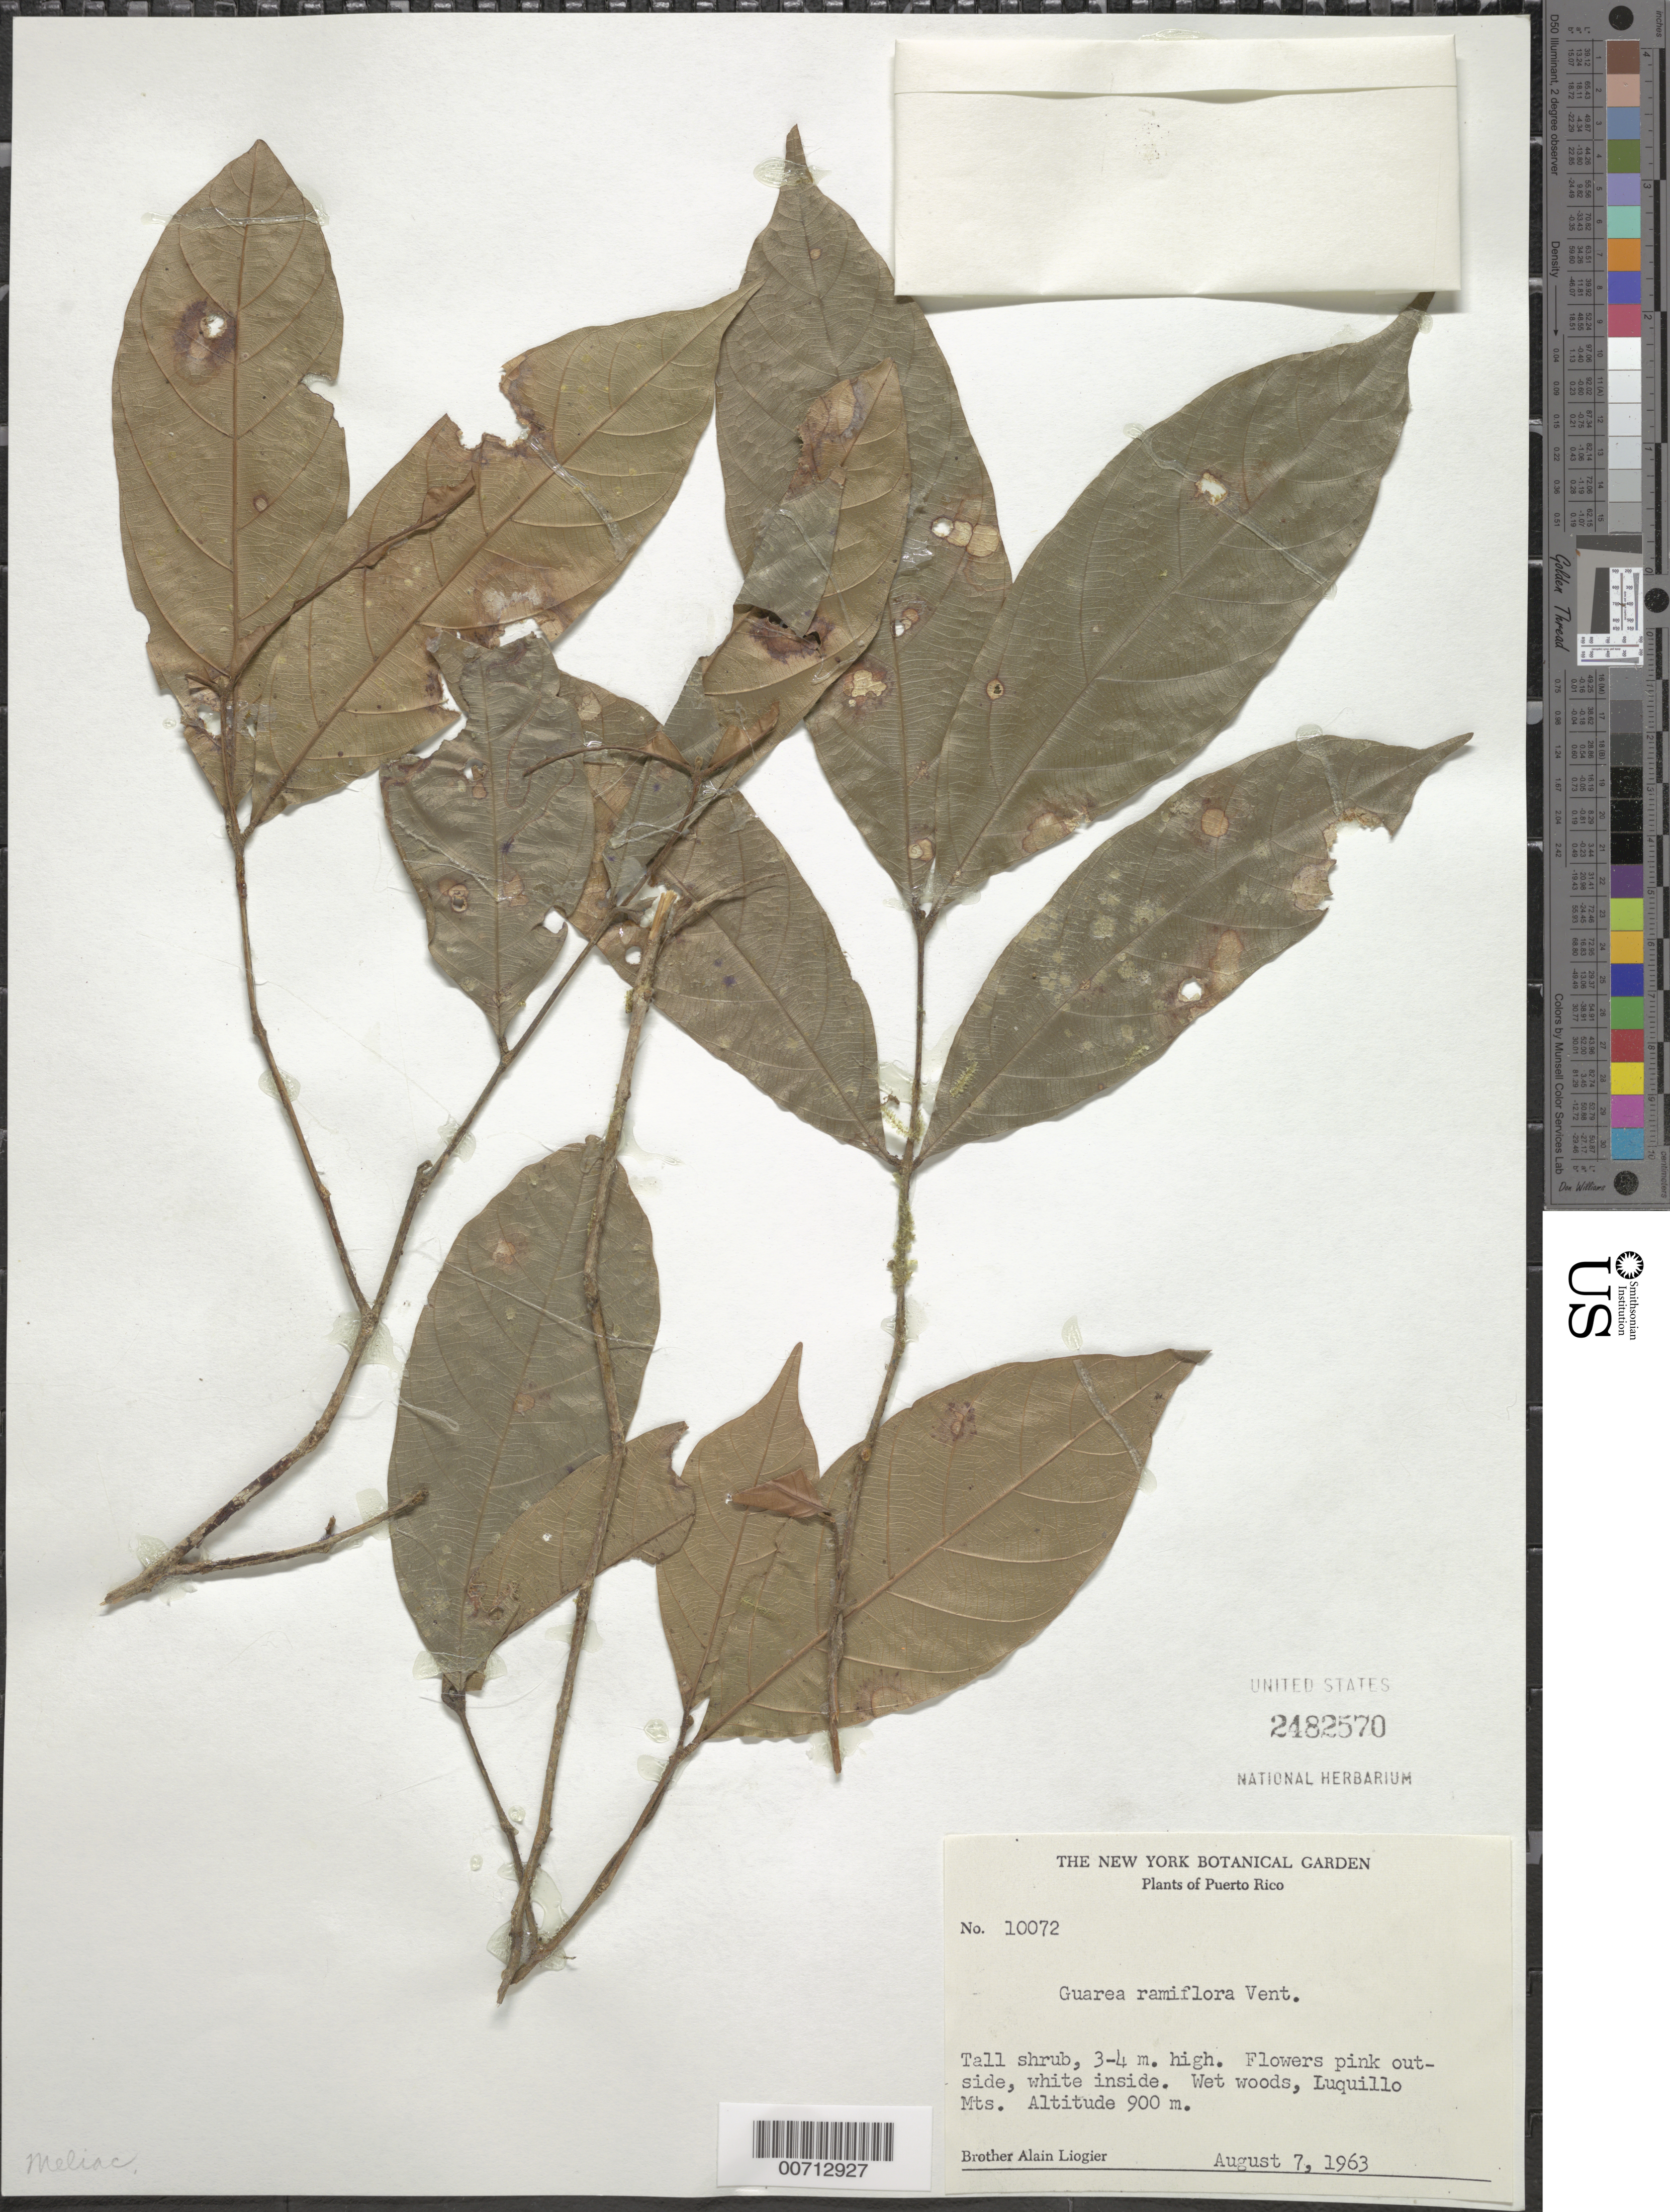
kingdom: Plantae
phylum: Tracheophyta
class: Magnoliopsida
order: Sapindales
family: Meliaceae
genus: Guarea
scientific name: Guarea ramiflora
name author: Vent.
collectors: A. H. Liogier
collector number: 10072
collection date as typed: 07 Aug 1963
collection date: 1963-08-07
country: Puerto Rico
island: Greater Antilles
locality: Luquillo Mts.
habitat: Wet woods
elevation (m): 900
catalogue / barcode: US 2482570